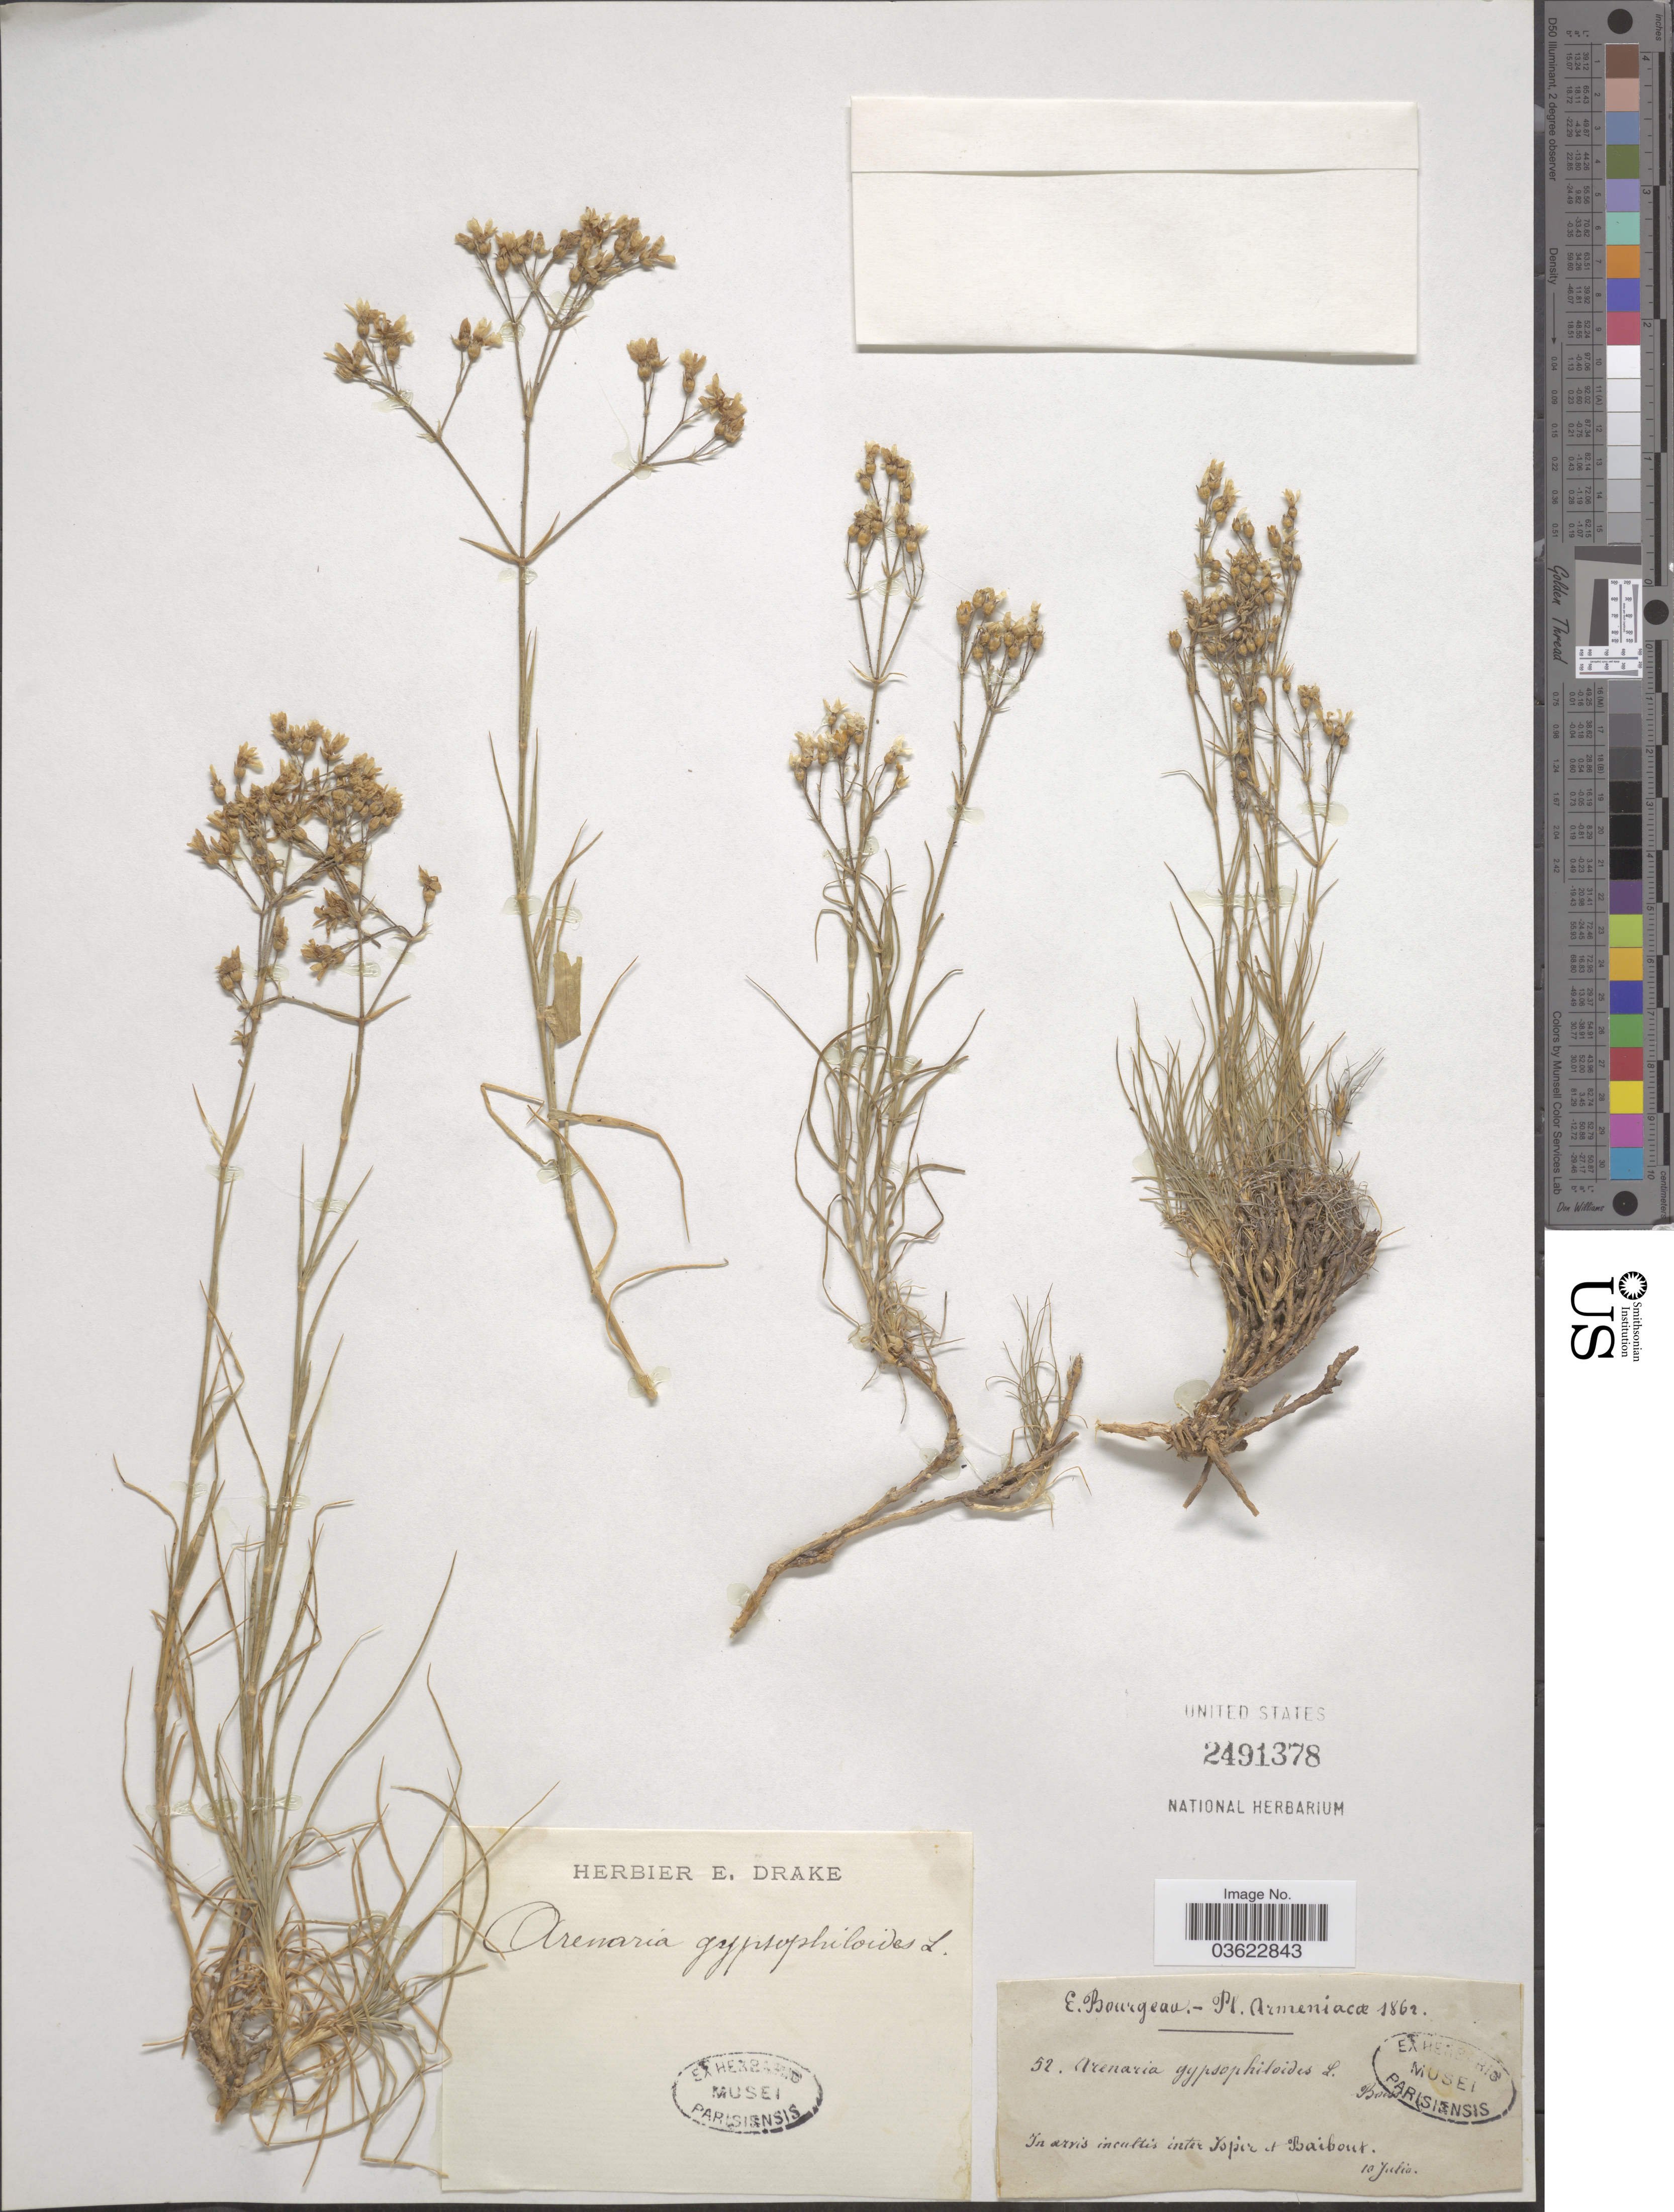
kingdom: Plantae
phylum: Tracheophyta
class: Magnoliopsida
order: Caryophyllales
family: Caryophyllaceae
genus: Eremogone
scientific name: Eremogone gypsophiloides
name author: (L.) Fenzl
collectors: E. Bourgeau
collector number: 52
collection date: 1862-07-10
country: Armenia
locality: Armeniacæ. In arvis incultis inter Ispir et Baibout.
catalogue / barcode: US 2491378